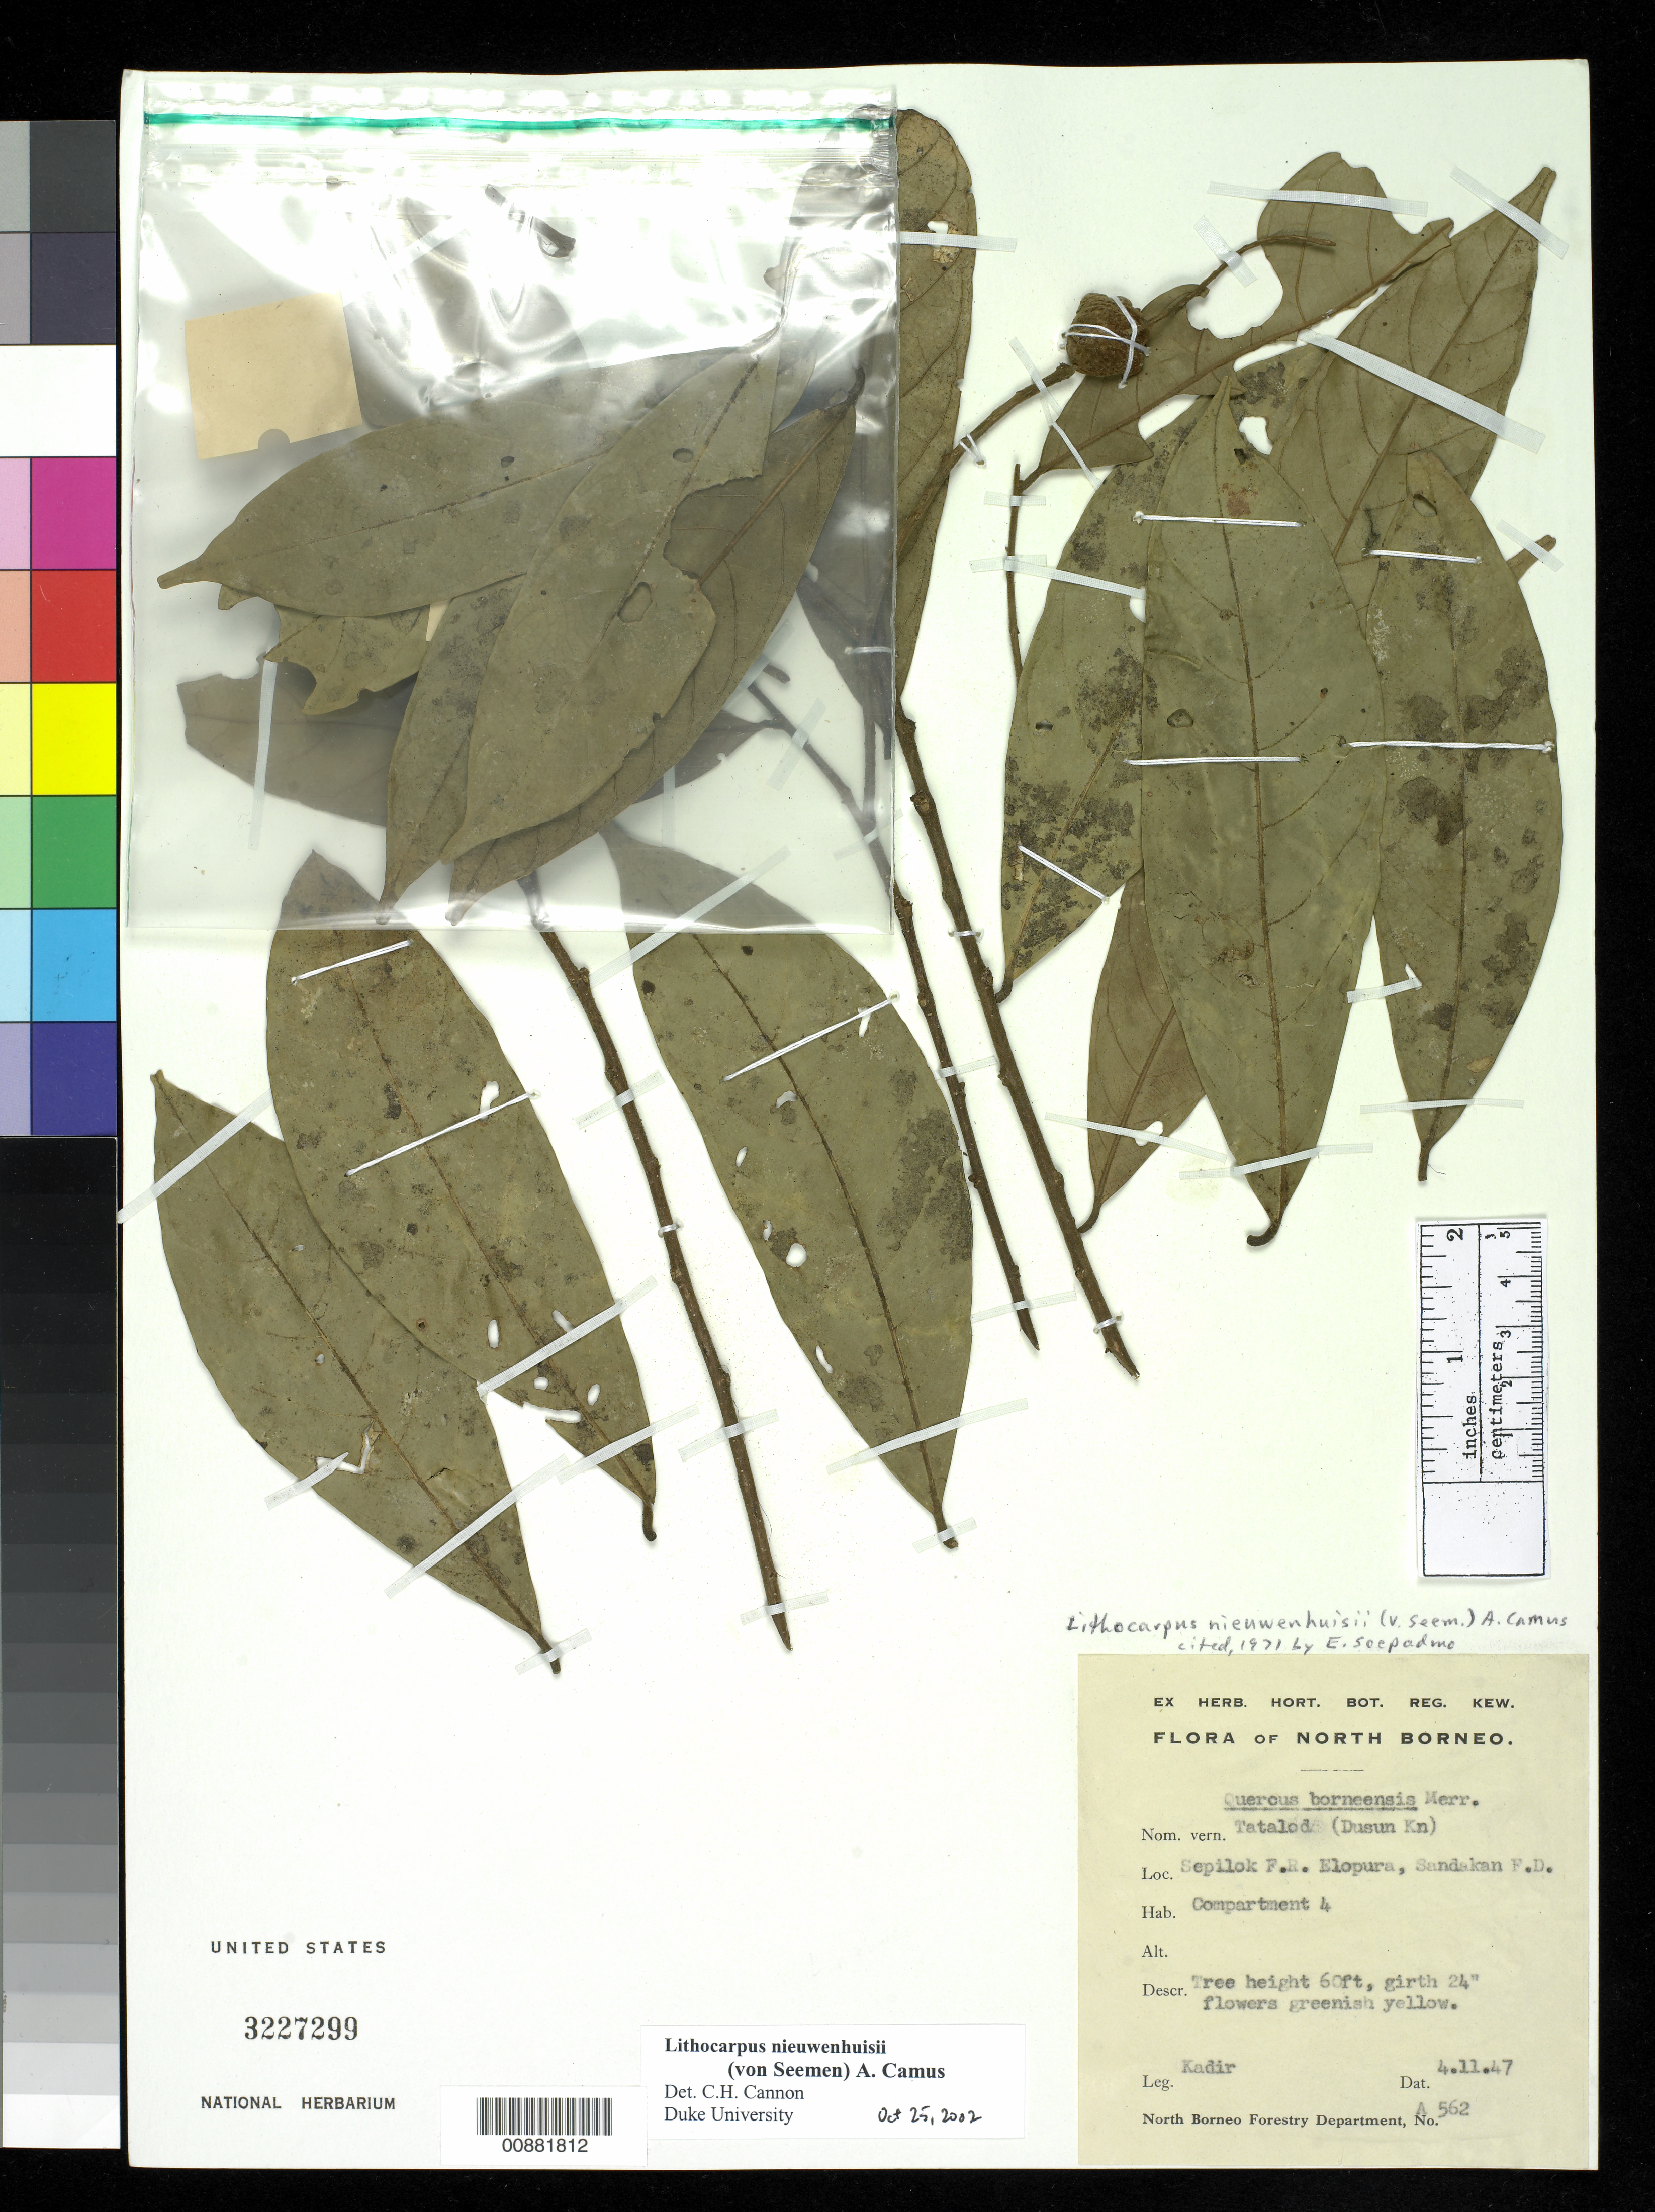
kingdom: Plantae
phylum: Tracheophyta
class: Magnoliopsida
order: Fagales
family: Fagaceae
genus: Lithocarpus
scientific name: Lithocarpus nieuwenhuisii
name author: (Seem.) A. Camus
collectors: Kadir Bin Abdul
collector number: A 562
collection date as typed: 04 Nov 1947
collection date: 1947-11-04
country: Malaysia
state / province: Sabah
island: Borneo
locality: Sepilok F.R. Elopura, Sandskan F.D.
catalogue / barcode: US 3227299